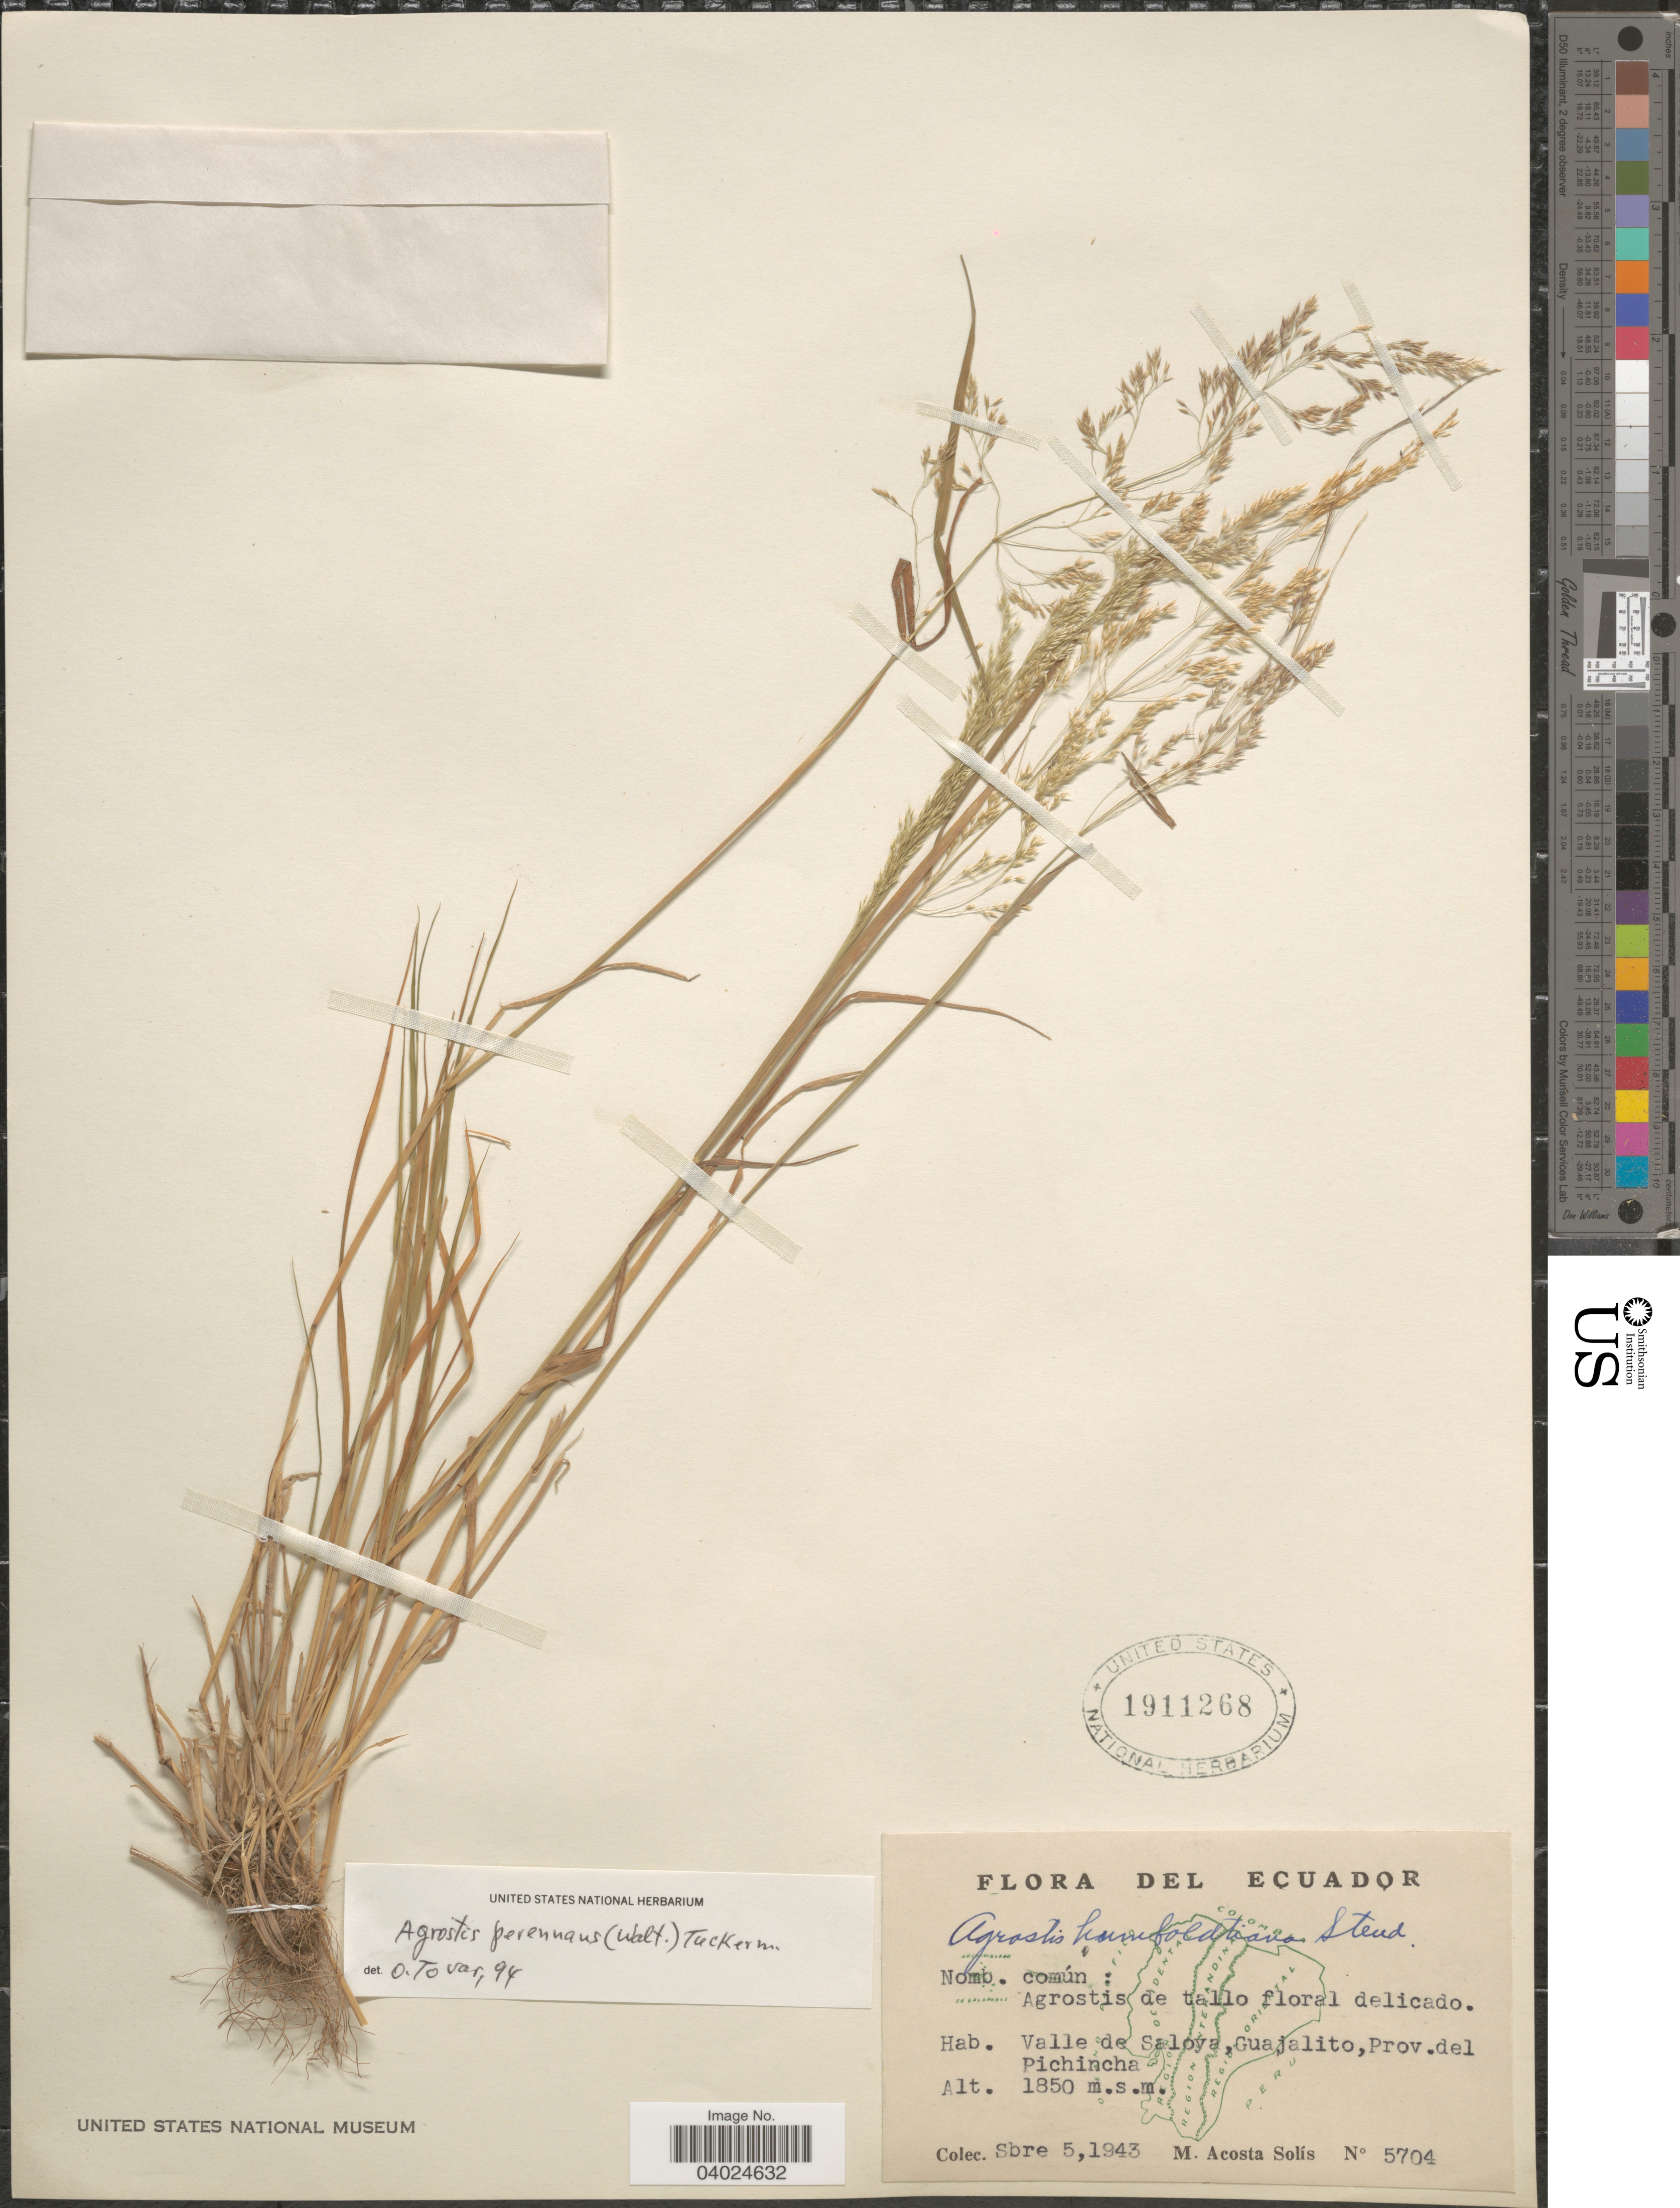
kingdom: Plantae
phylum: Tracheophyta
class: Liliopsida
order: Poales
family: Poaceae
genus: Agrostis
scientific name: Agrostis perennans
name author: (Walter) Tuck.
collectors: M. Acosta Solis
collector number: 5704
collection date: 1943-09-05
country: Ecuador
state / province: Pichincha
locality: Valle de Saloya, Guajalito, Prov. del Pichincha.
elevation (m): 1850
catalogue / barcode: US 1911268